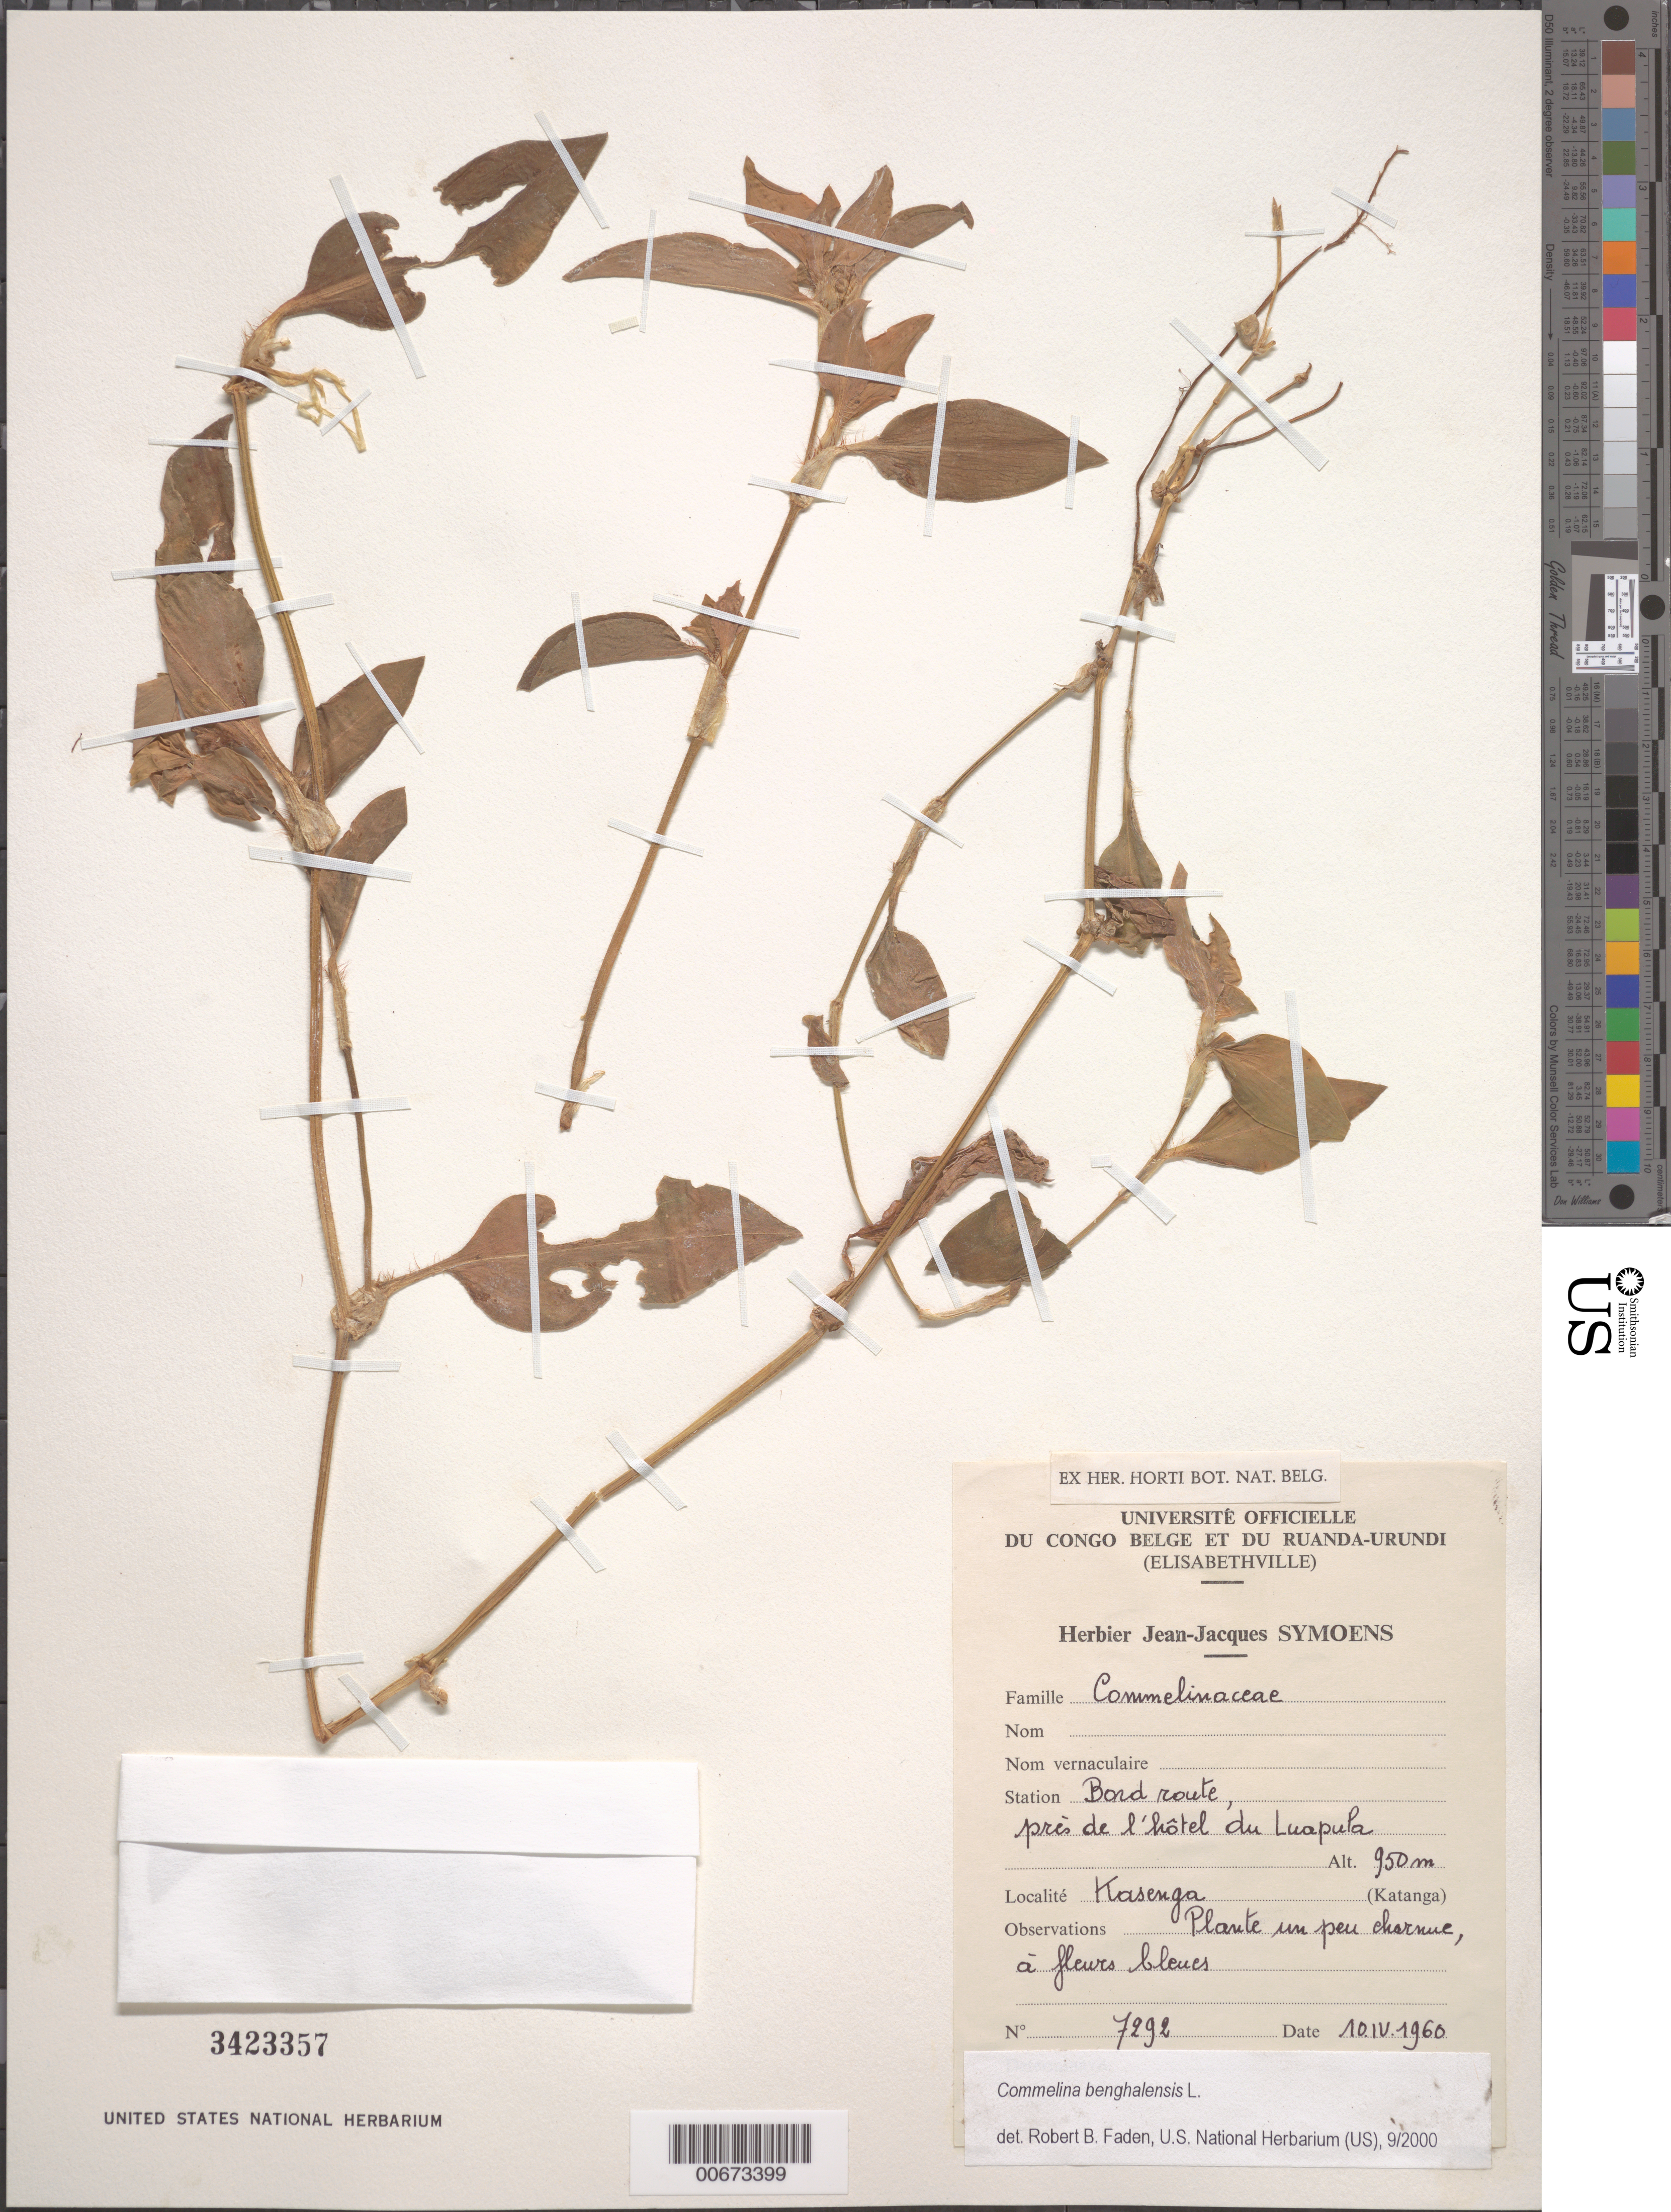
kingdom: Plantae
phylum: Tracheophyta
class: Liliopsida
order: Commelinales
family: Commelinaceae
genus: Commelina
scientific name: Commelina benghalensis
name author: L.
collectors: J. Symoens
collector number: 7292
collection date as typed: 10 Apr 1960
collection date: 1960-04-10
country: Congo, Democratic Republic of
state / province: Haut-Katanga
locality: Kasenga.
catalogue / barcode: US 3423357